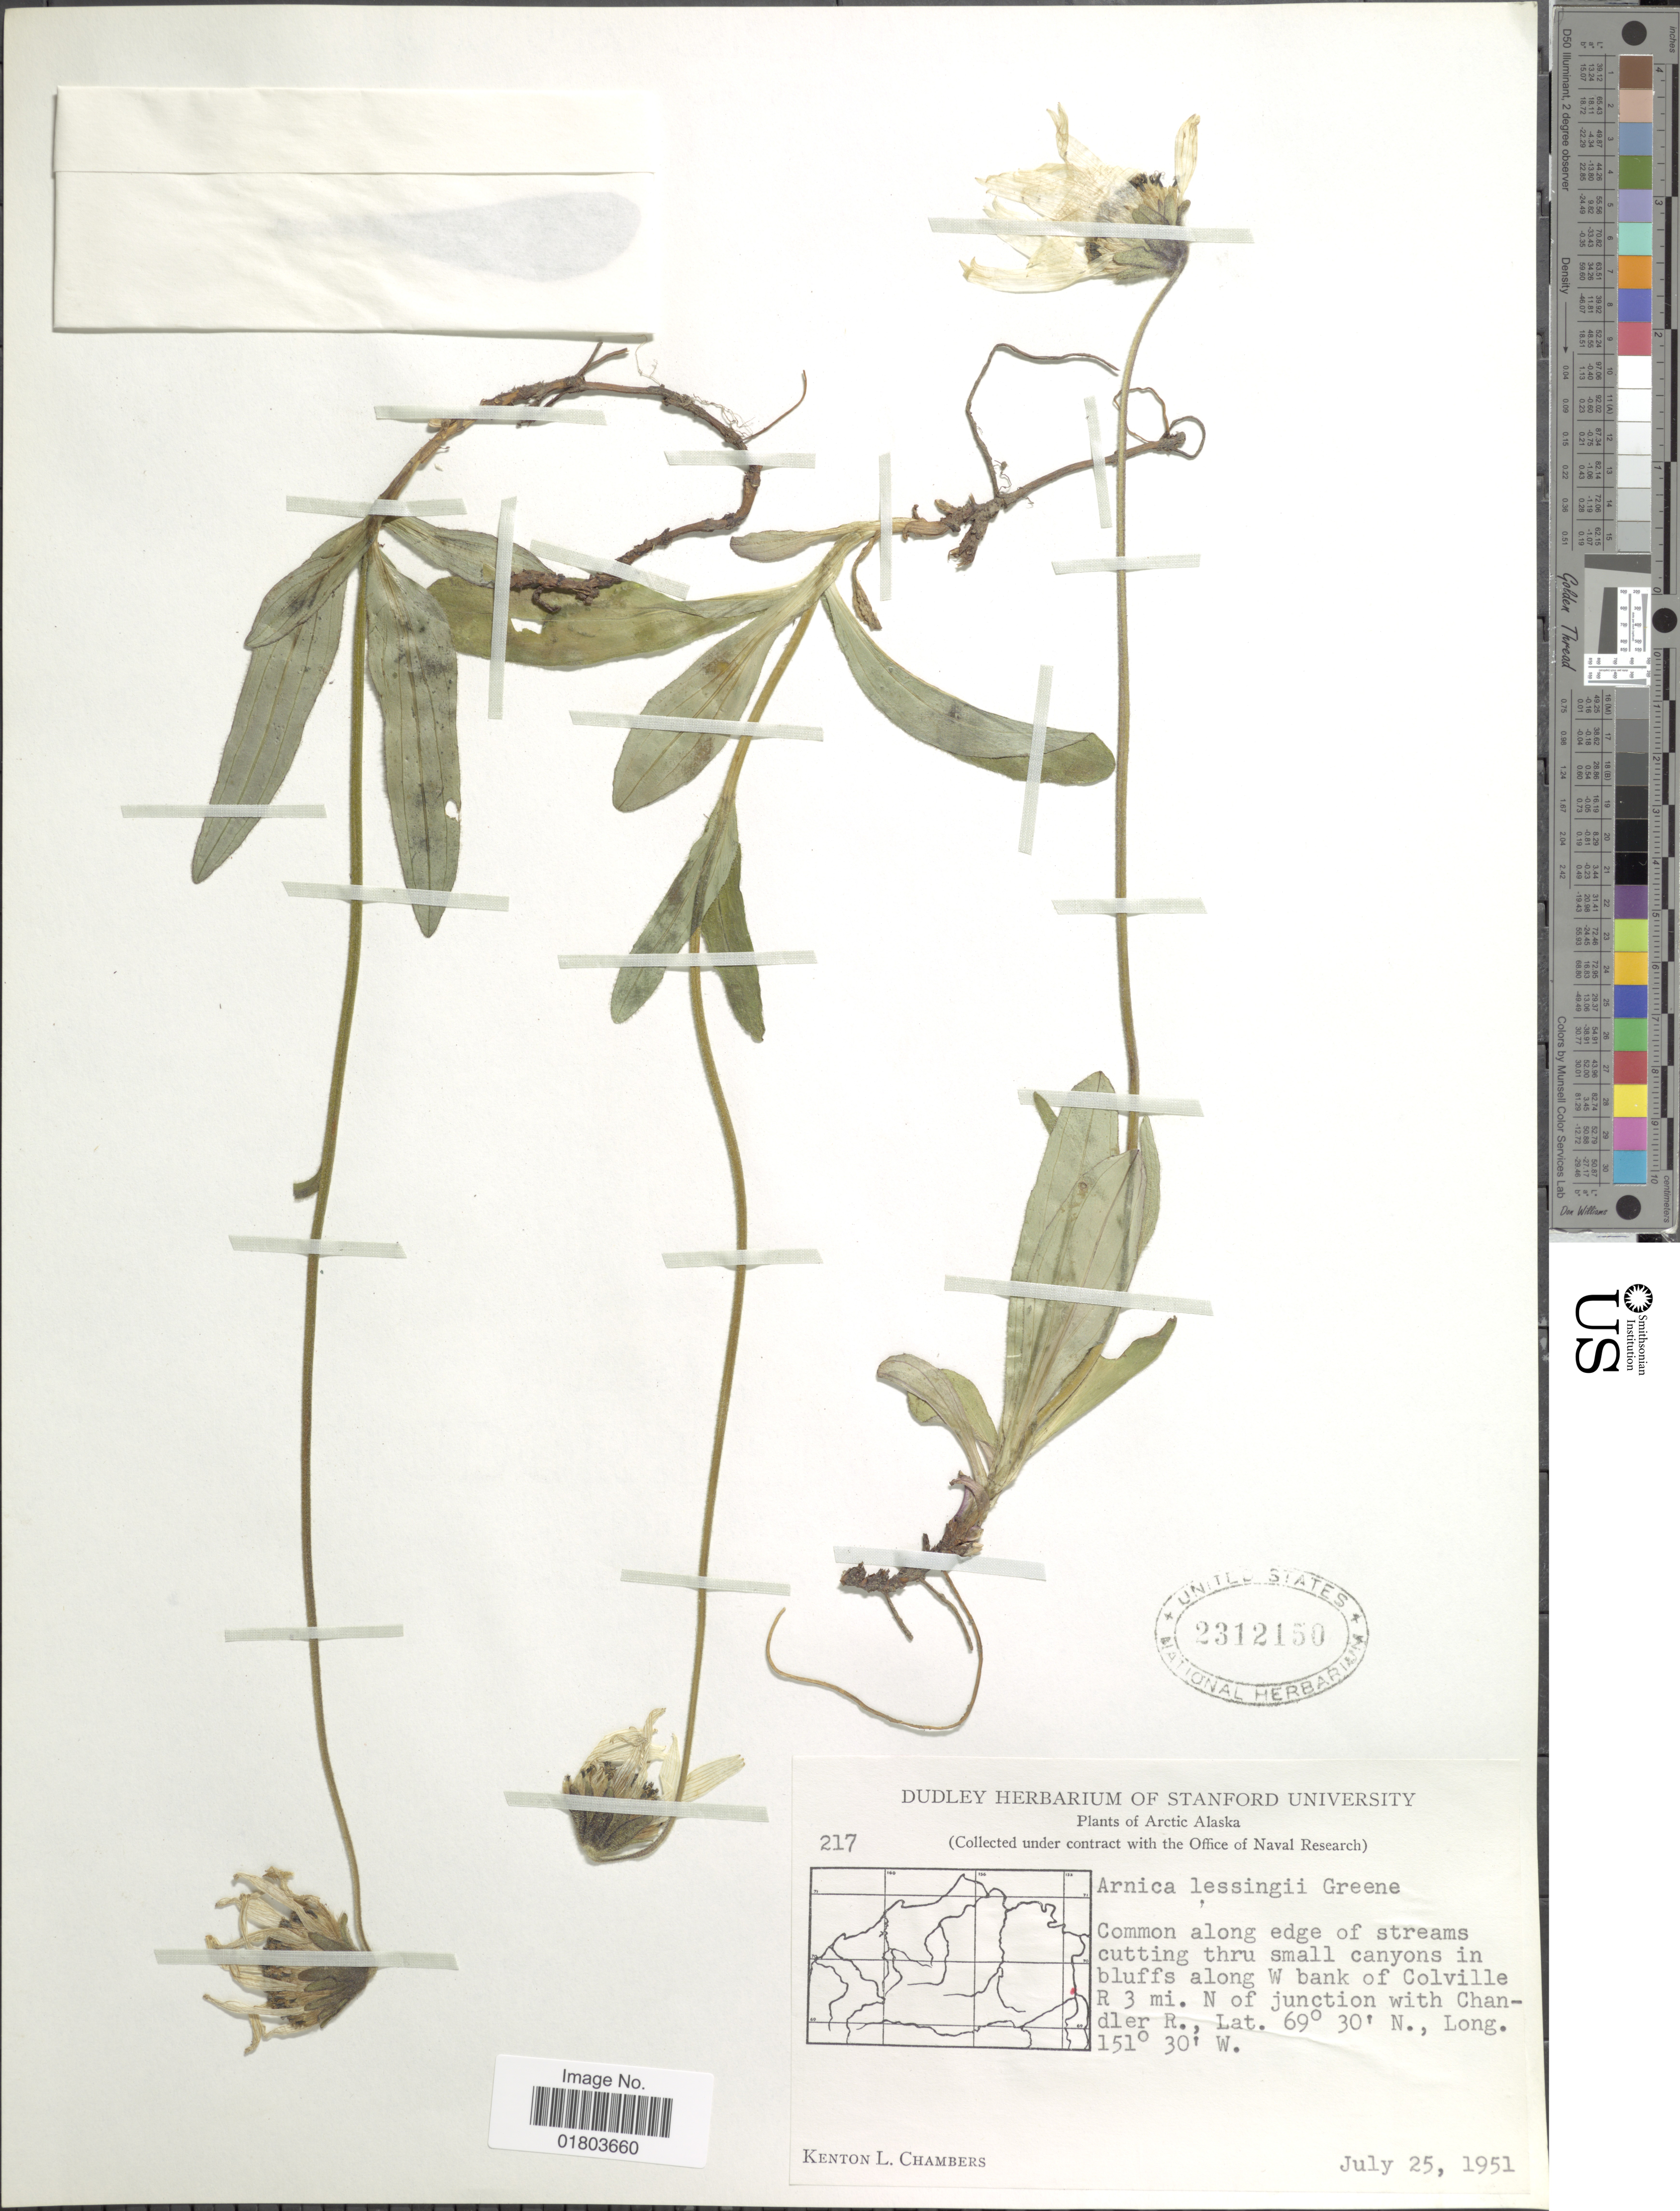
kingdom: Plantae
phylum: Tracheophyta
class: Magnoliopsida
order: Asterales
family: Asteraceae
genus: Arnica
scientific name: Arnica lessingii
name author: (Torr. & A. Gray) Greene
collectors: K. L. Chambers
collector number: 217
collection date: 1951-07-25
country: United States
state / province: Alaska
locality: Arctic Alaska, Common along edge of streams cutting thru small canyons in bluffs along W bank of Colville R 3 mi N of junction with Chandler R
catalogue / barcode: US 2312150